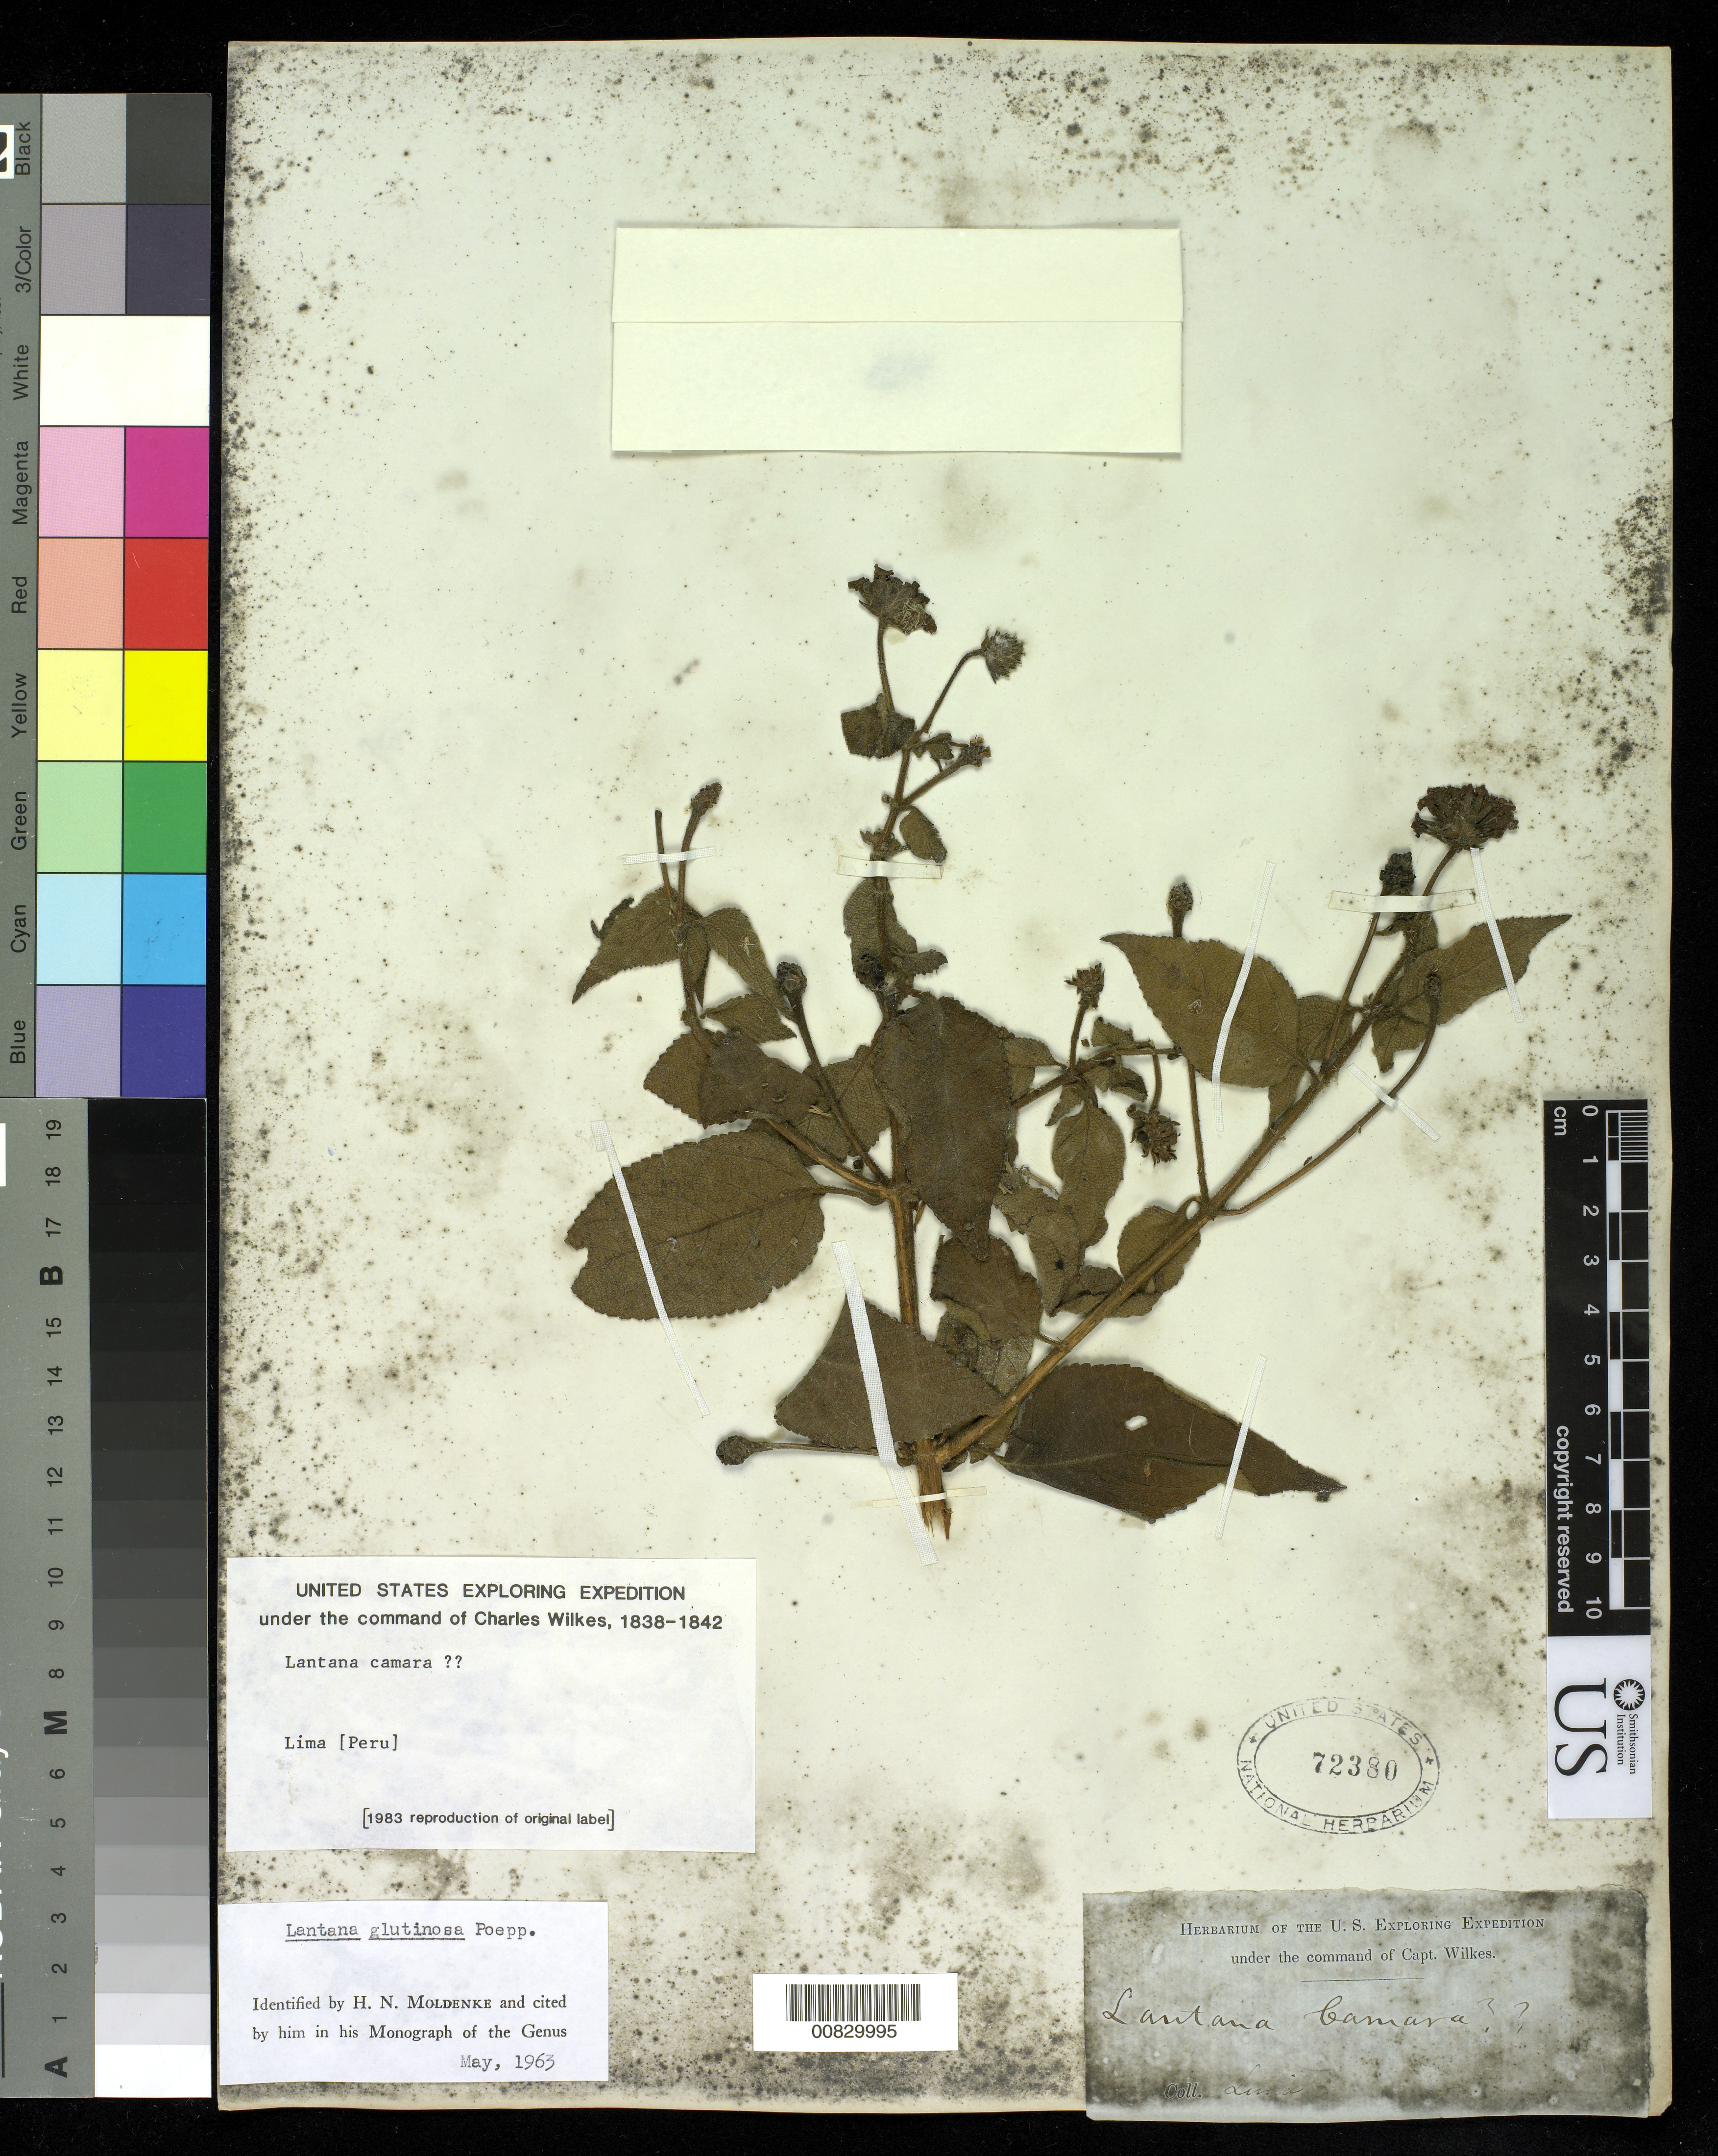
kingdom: Plantae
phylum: Tracheophyta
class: Magnoliopsida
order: Lamiales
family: Verbenaceae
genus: Lantana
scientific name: Lantana glutinosa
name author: Poepp.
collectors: Wilkes Explor. Exped.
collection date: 1838/1842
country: Peru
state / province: Lima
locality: Lima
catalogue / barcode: US 72380